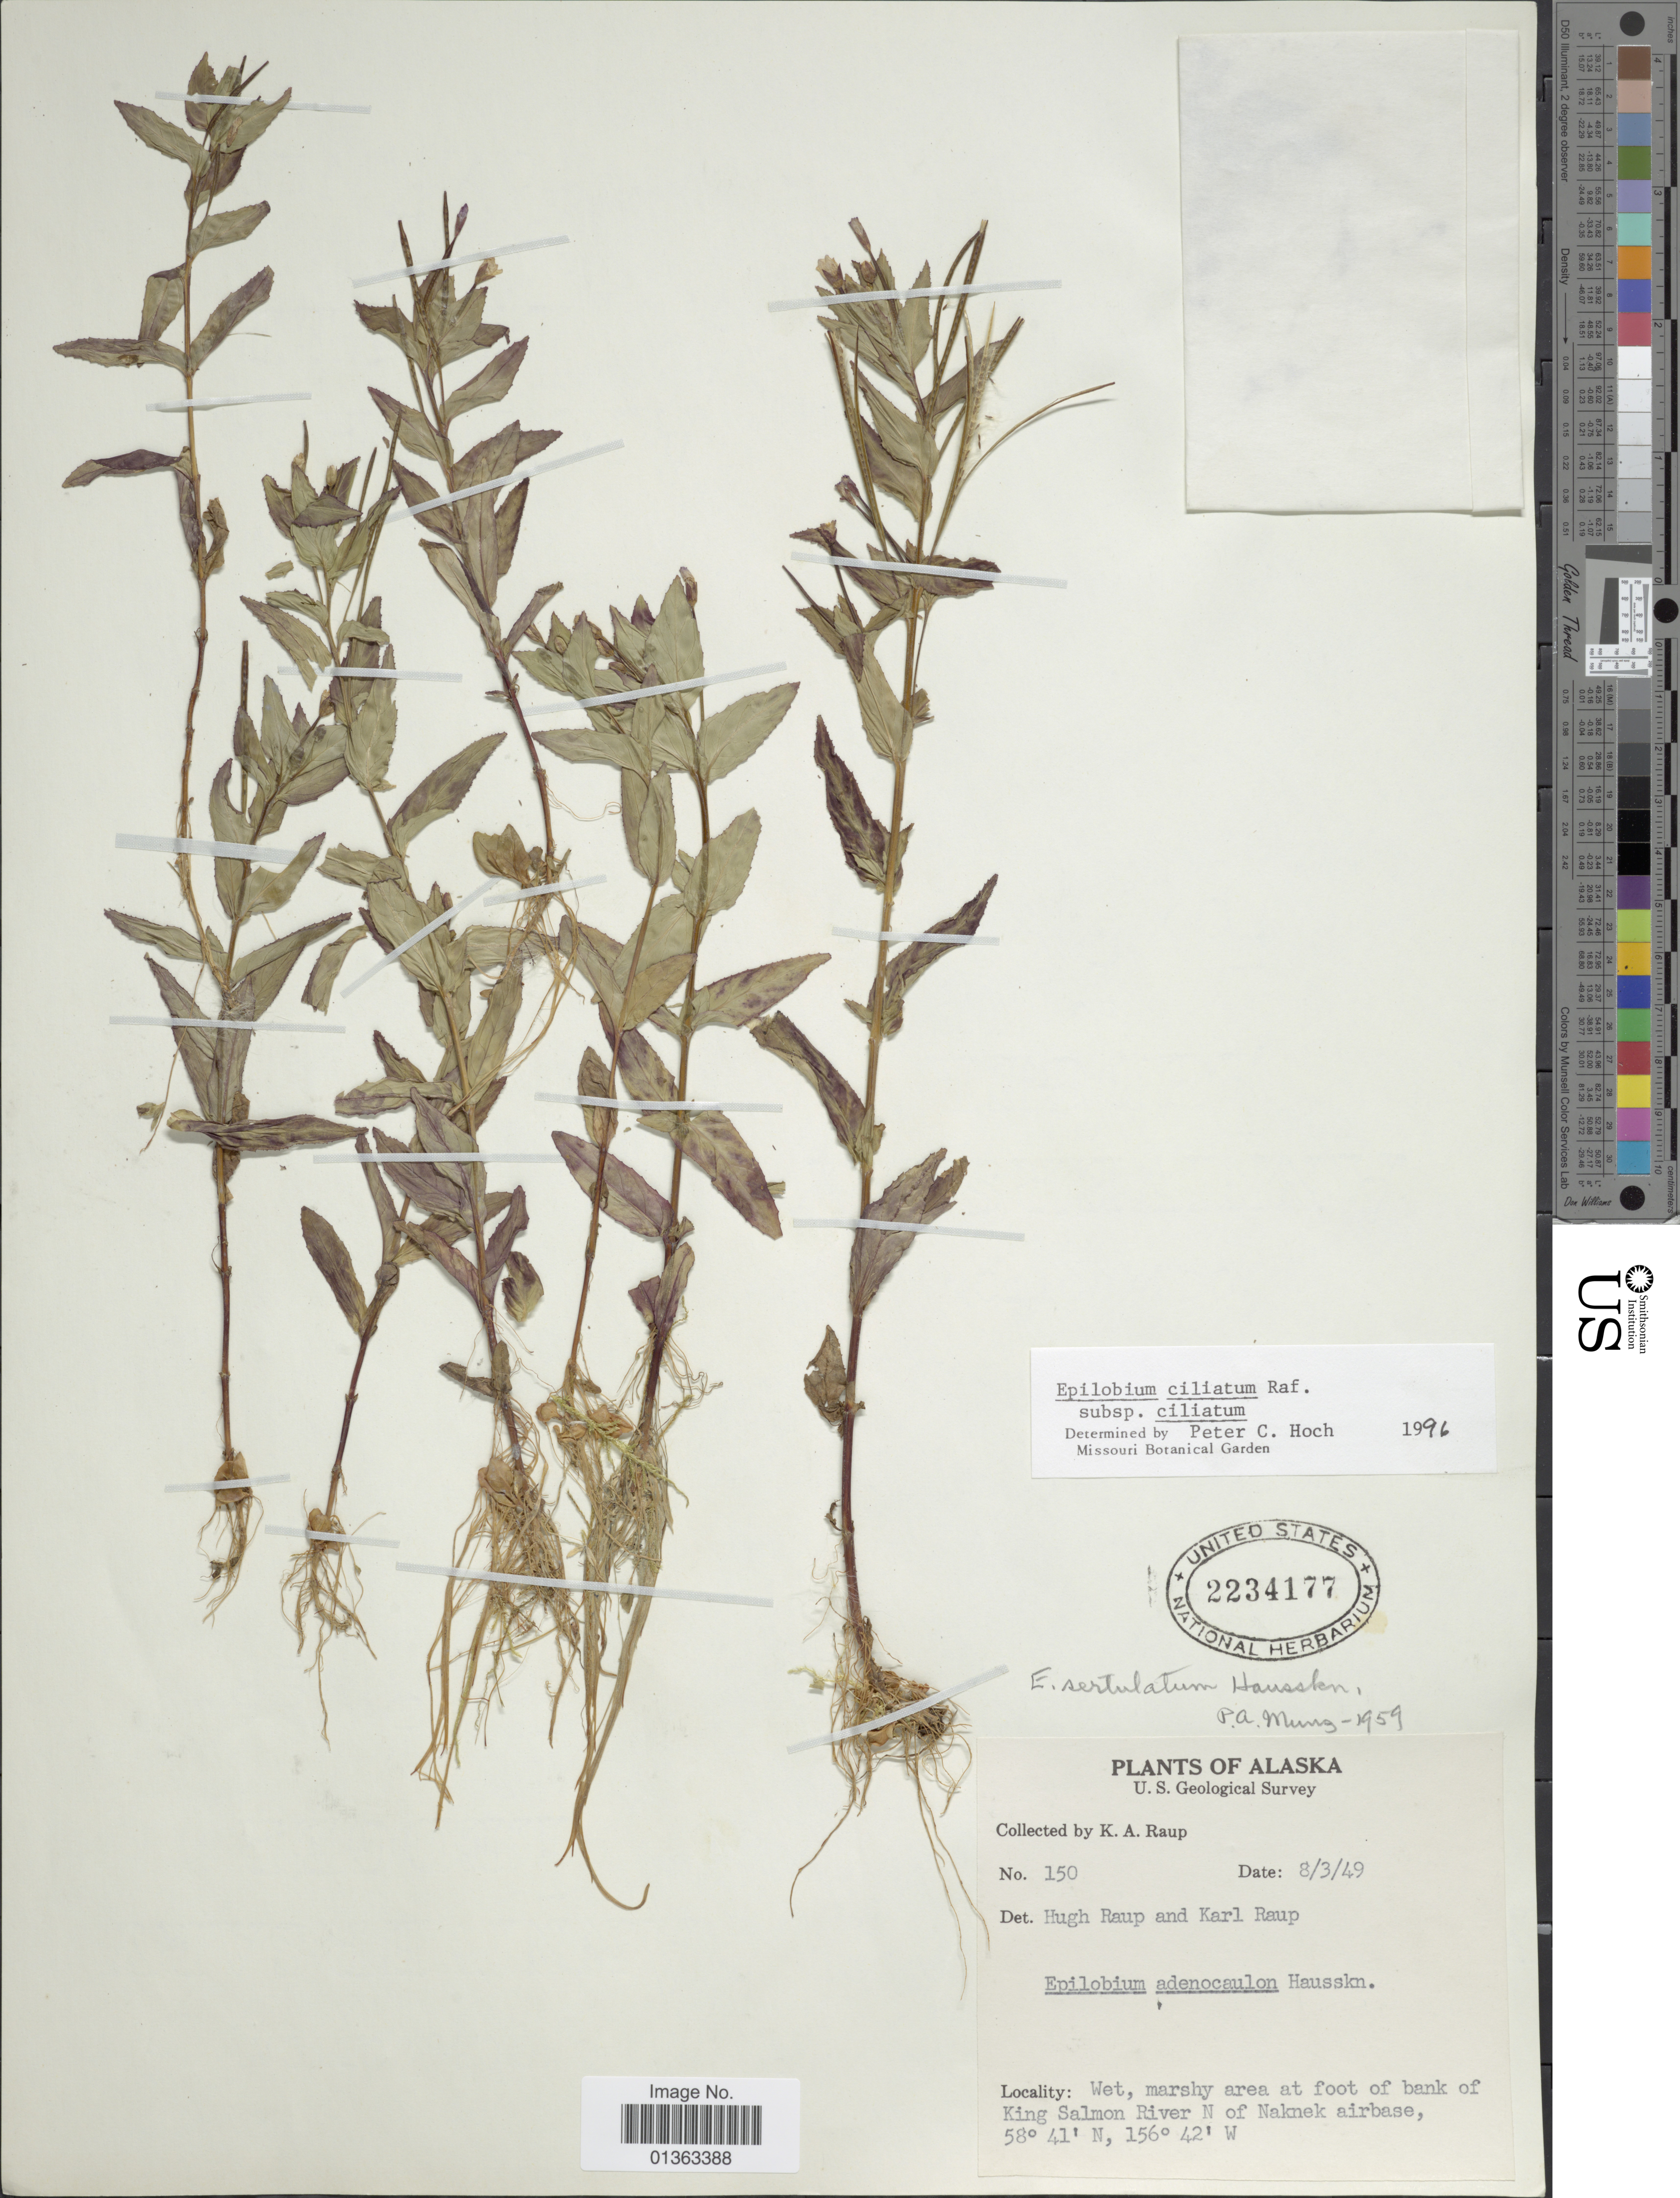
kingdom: Plantae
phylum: Tracheophyta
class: Magnoliopsida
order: Myrtales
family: Onagraceae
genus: Epilobium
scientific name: Epilobium ciliatum subsp. ciliatum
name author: Raf.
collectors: K. Raup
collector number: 150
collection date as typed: Transcribed d/m/y: 8/3/49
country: United States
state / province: Alaska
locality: Wet, marshy area at foot of bank of King Salmon River N of Naknek airbase.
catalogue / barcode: US 2234177